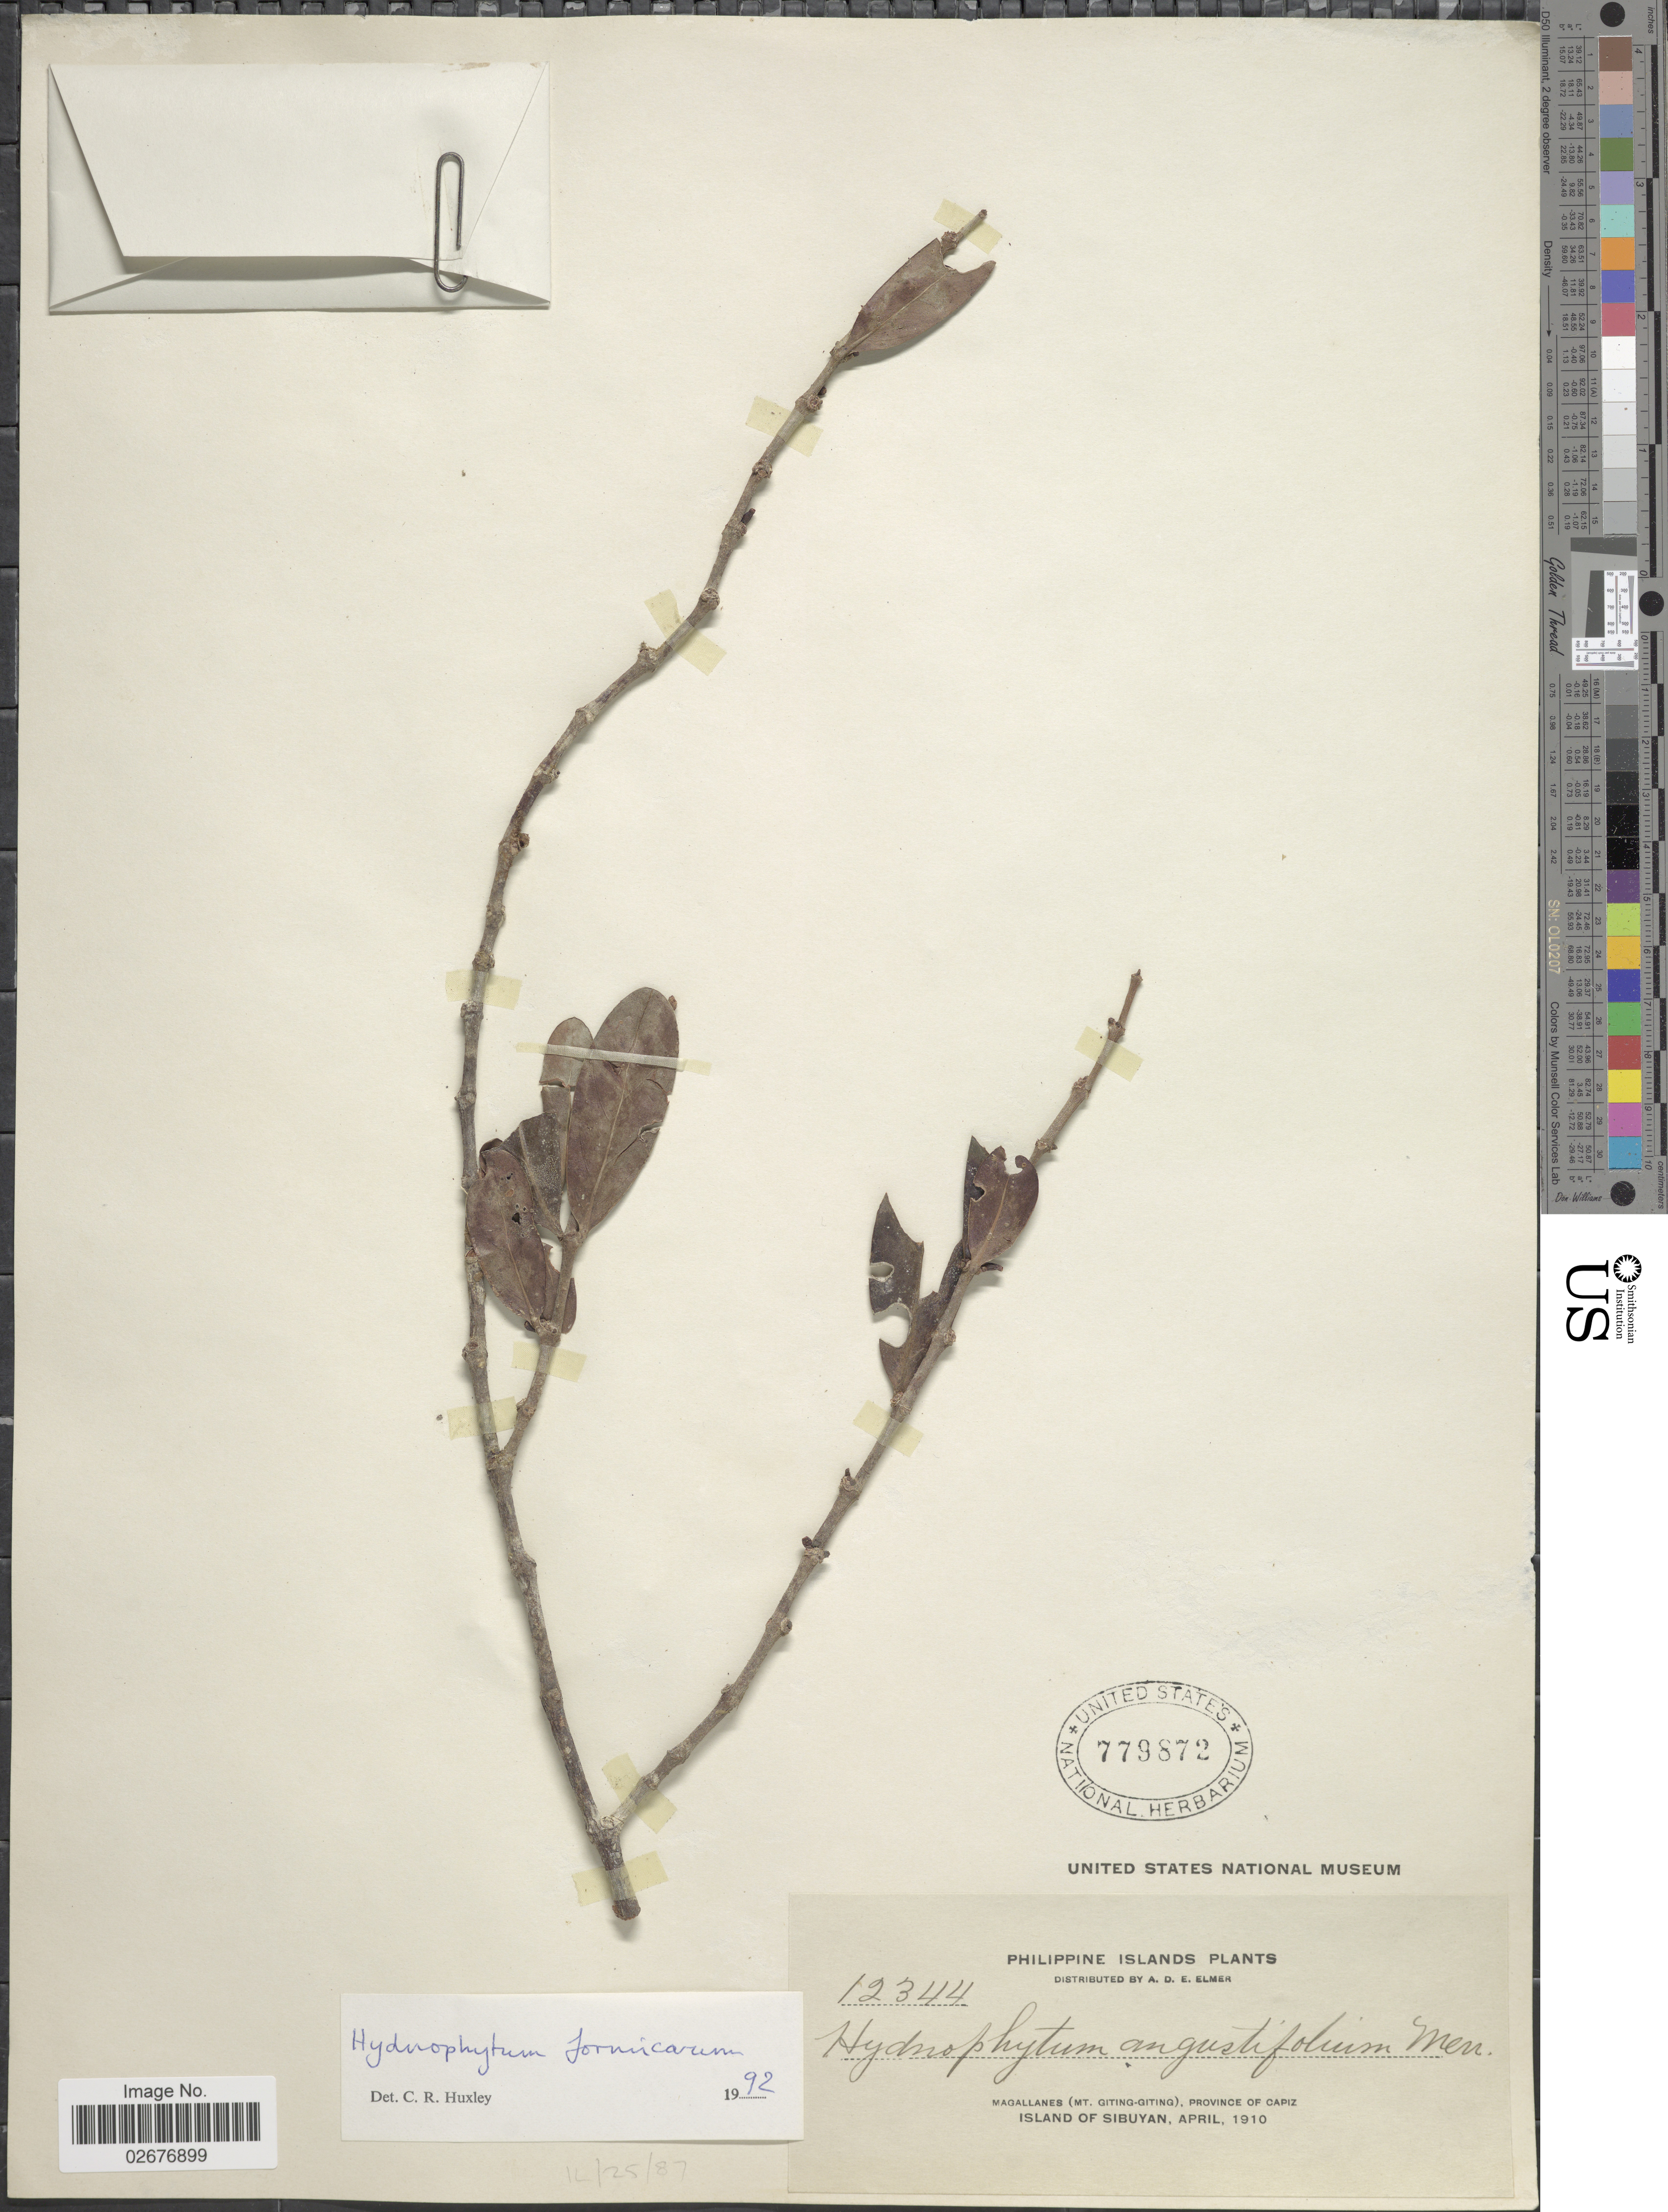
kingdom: Plantae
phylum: Tracheophyta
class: Magnoliopsida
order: Gentianales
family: Rubiaceae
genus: Hydnophytum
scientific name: Hydnophytum formicarum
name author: Jack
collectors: A. D. E. Elmer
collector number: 12344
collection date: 1910-04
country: Philippines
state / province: Western Visayas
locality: Philippine Islands, Magallanes (Mt. Giting-Giting), Province of Capiz, Island of Sibuyan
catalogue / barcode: US 779872